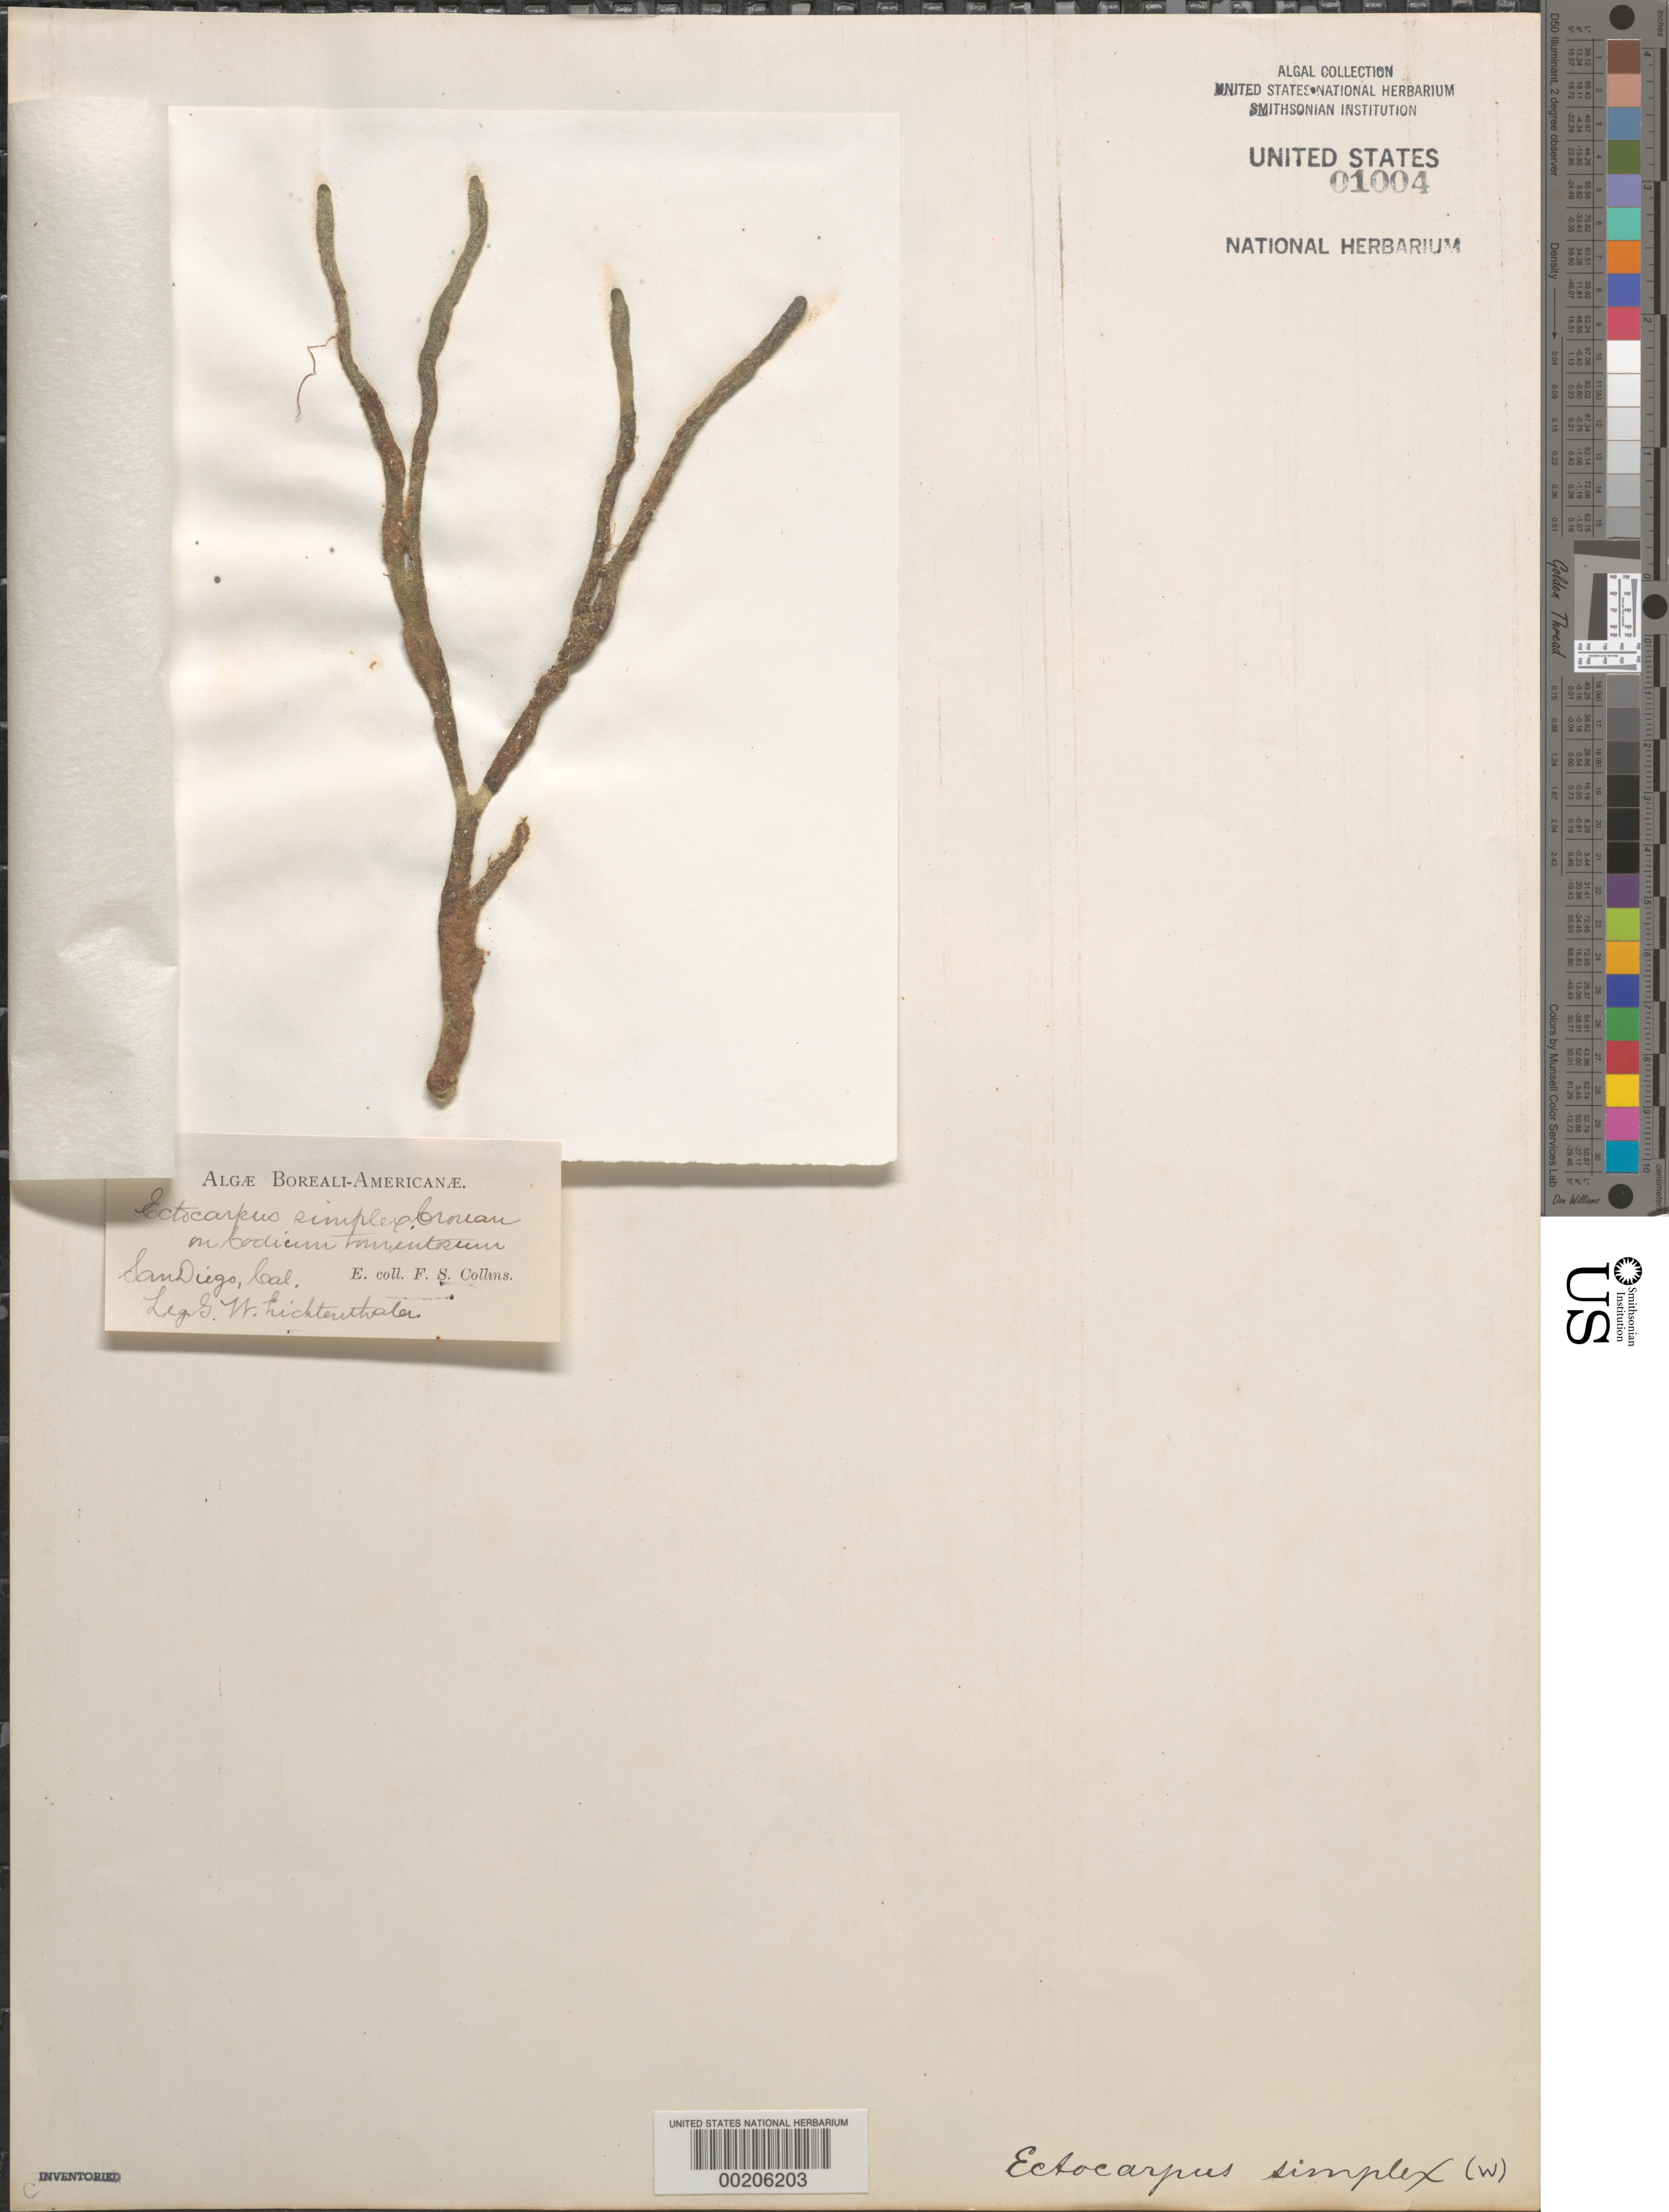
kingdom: Chromista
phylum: Ochrophyta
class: Phaeophyceae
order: Ectocarpales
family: Acinetosporaceae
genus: Feldmannia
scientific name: Feldmannia simplex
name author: (P. Crouan & H. Crouan) G. Hamel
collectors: G. Lichtenthaler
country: United States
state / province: California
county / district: San Diego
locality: San Diego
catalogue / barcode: US 1004